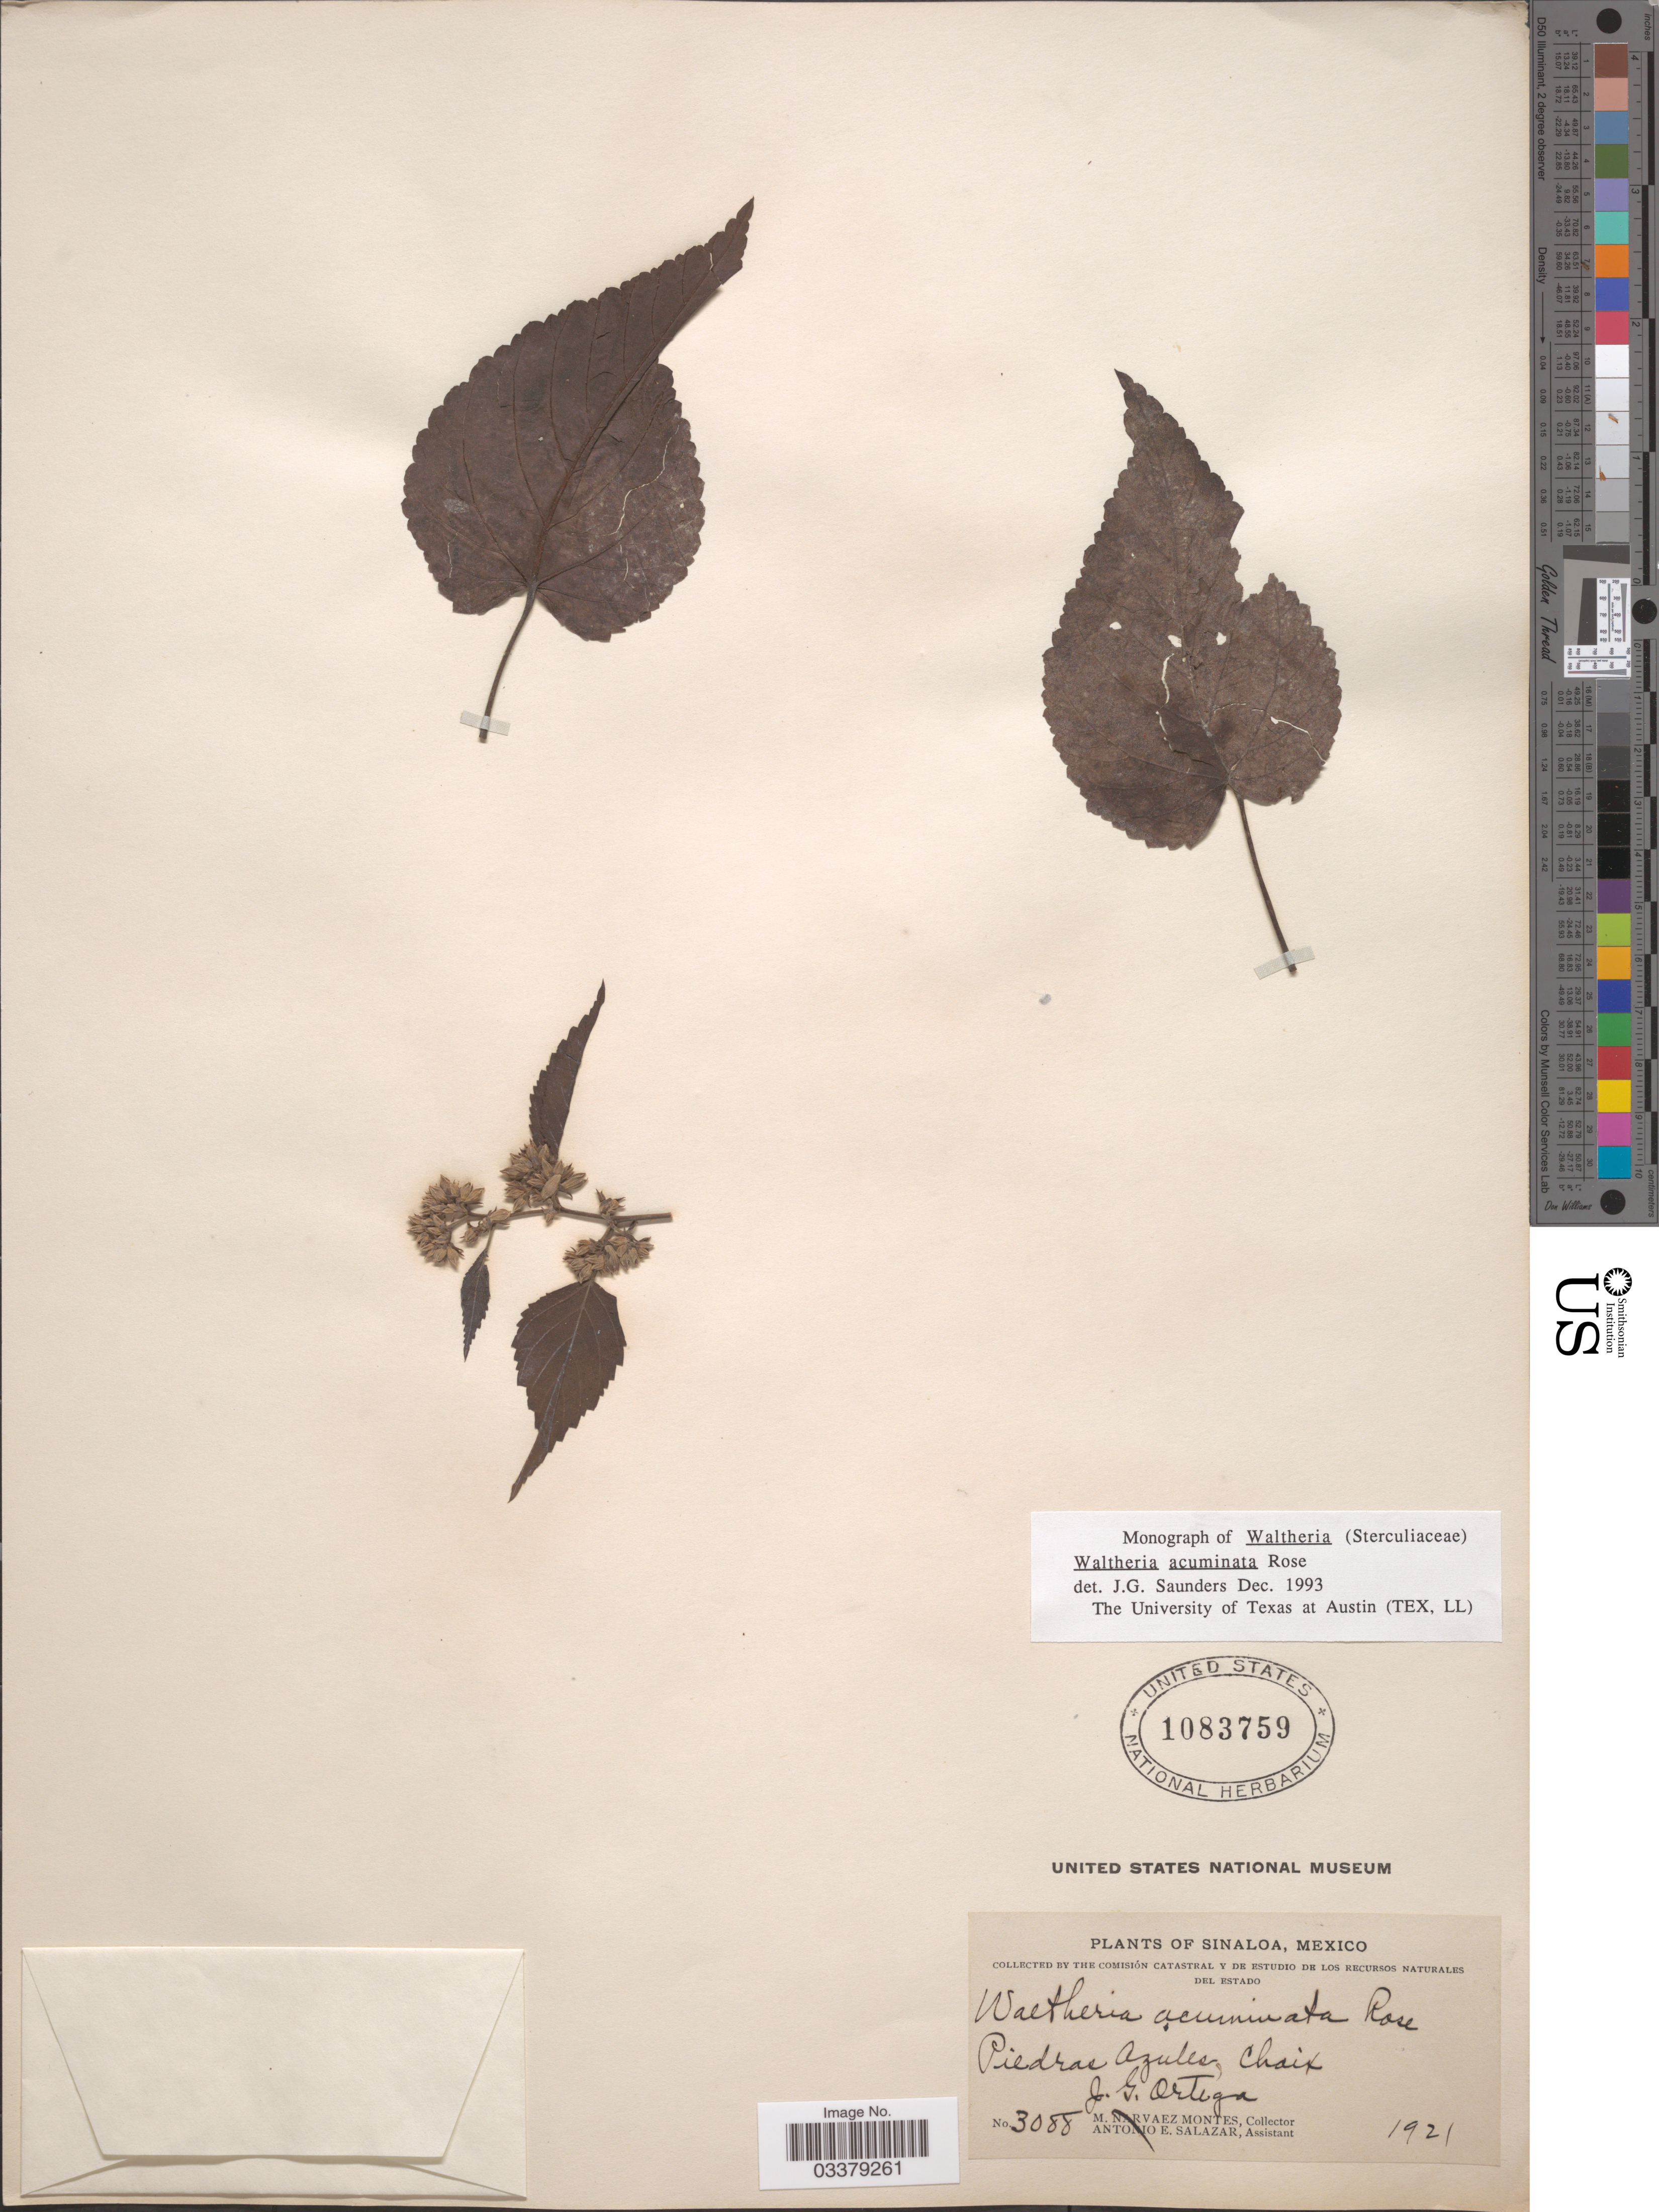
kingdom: Plantae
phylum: Tracheophyta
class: Magnoliopsida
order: Malvales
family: Malvaceae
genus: Waltheria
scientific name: Waltheria acuminata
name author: Rose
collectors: J. Ortega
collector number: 3088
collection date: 1921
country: Mexico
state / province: Sinaloa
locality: Piedras Azules, Choix.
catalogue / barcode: US 1083759